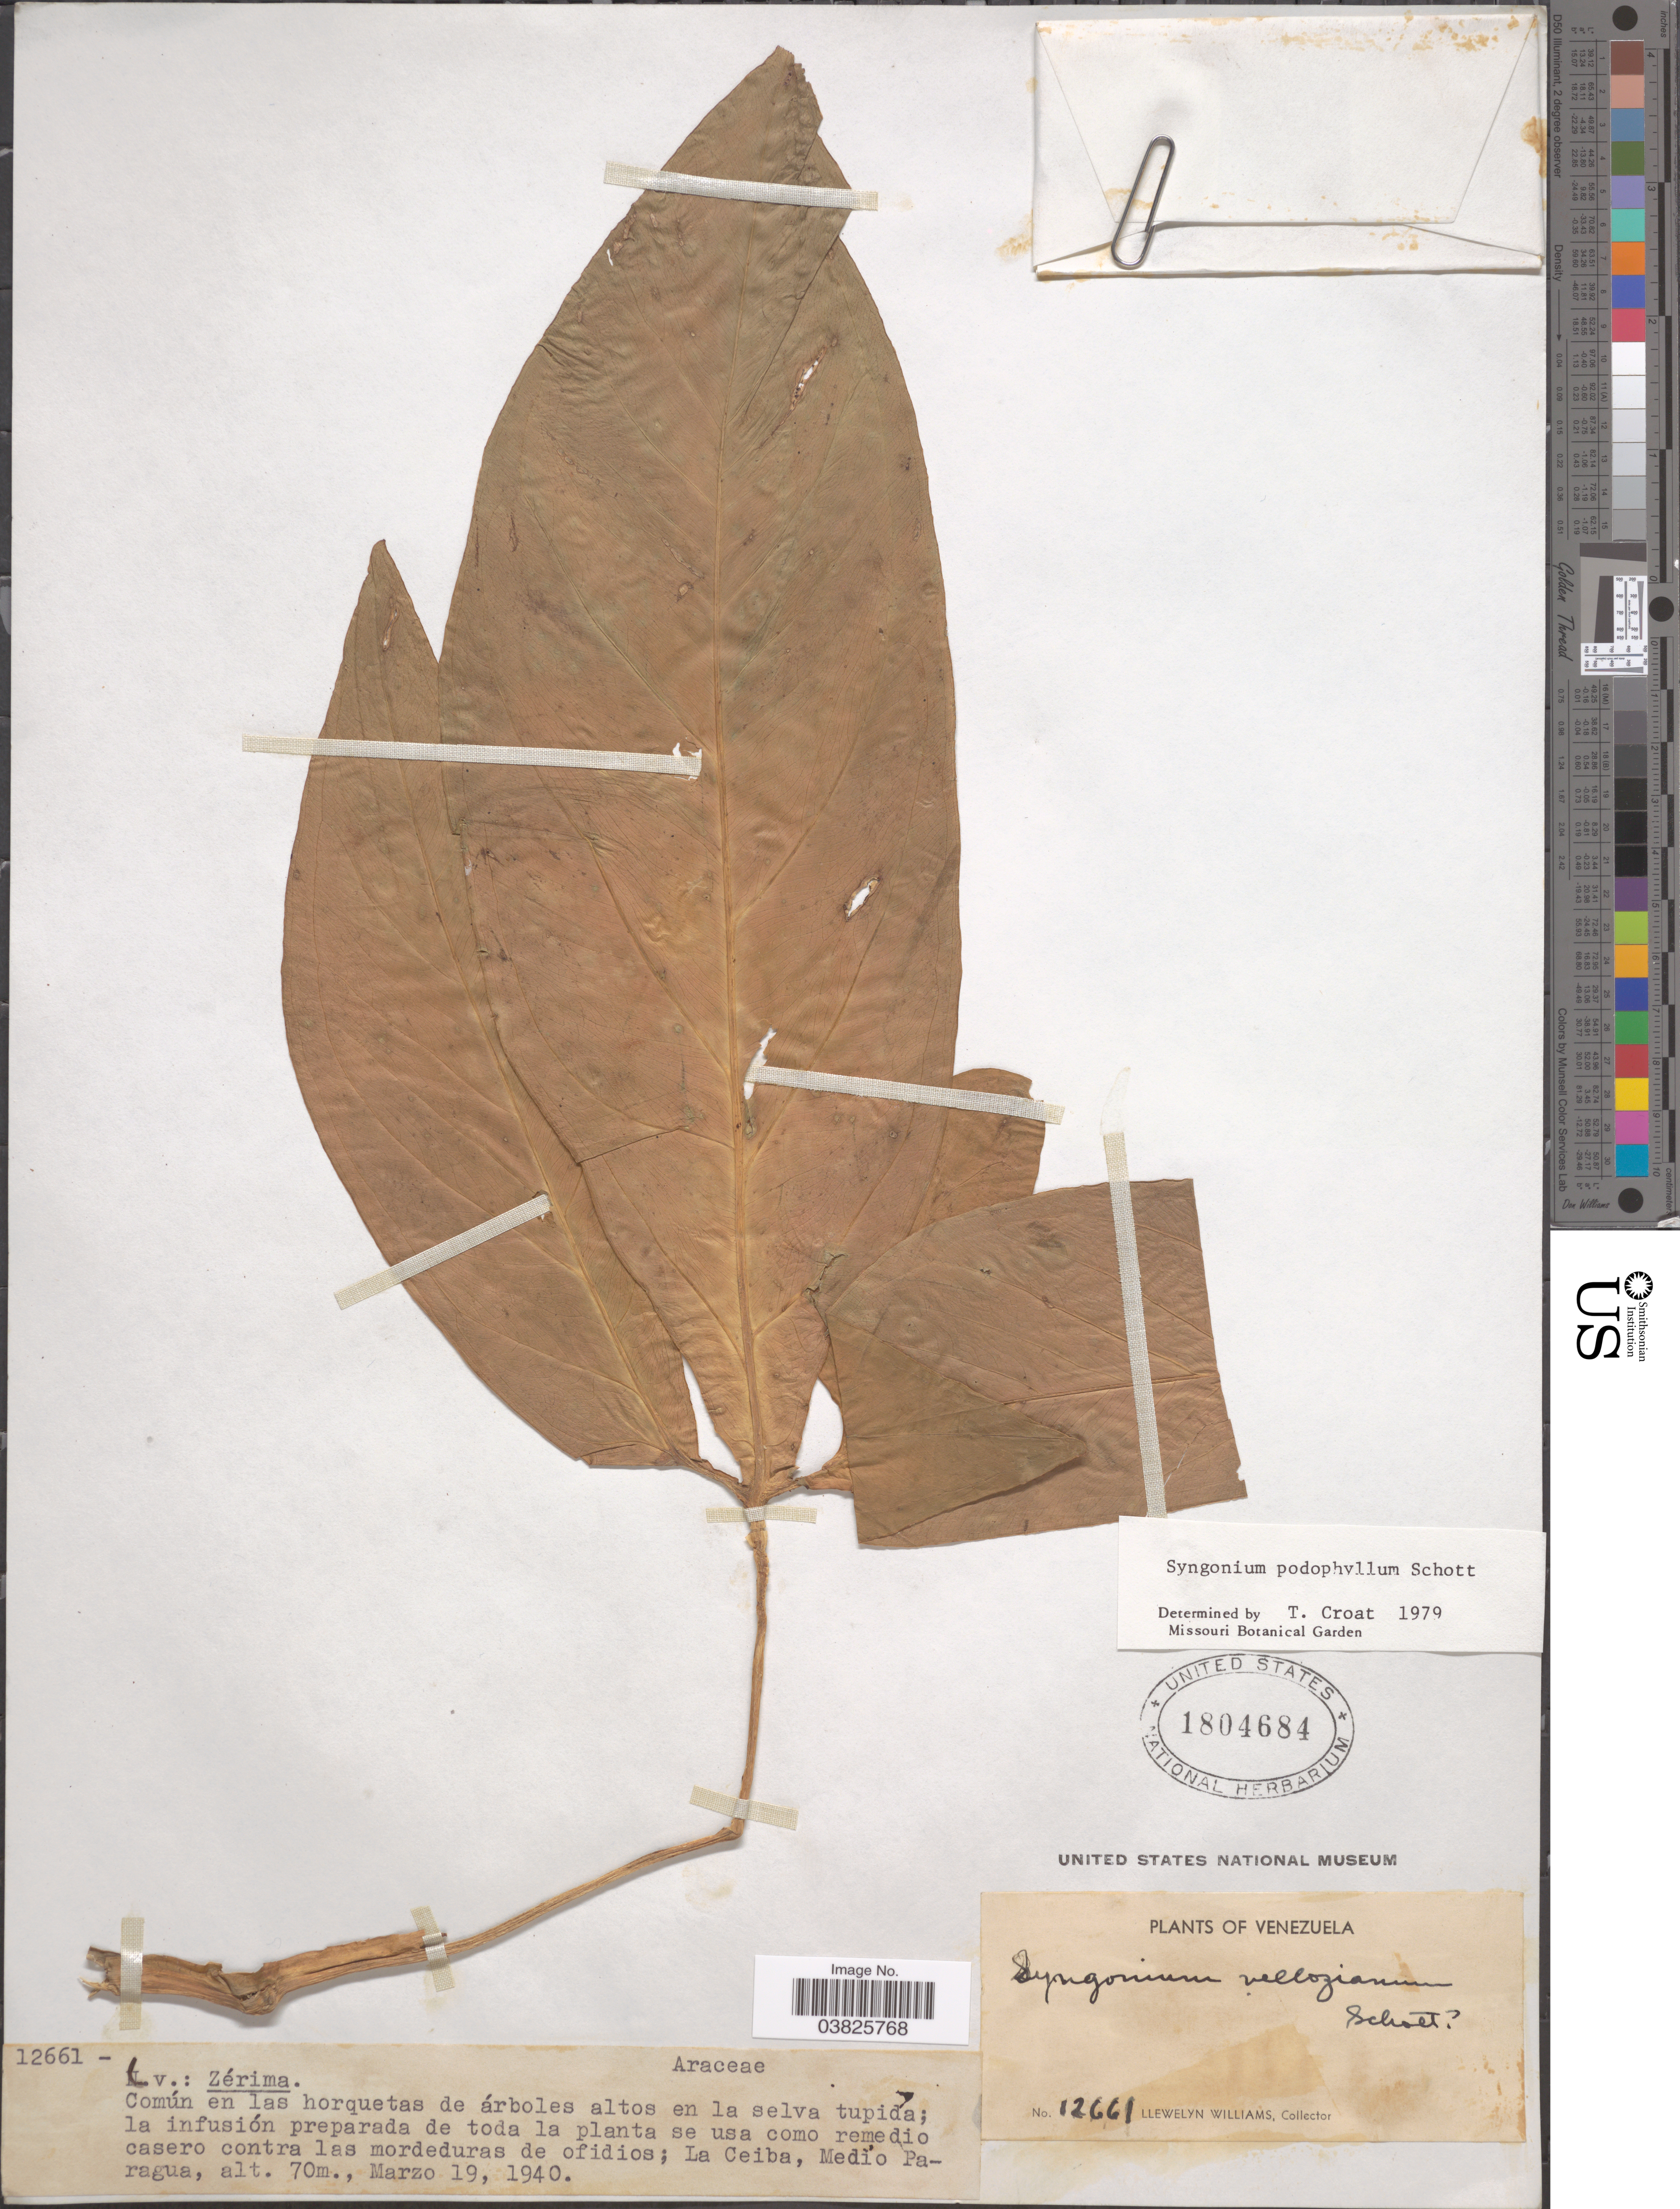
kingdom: Plantae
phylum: Tracheophyta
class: Liliopsida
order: Alismatales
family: Araceae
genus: Syngonium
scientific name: Syngonium podophyllum 'Lemon-Lime'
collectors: Ll. Williams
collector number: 12661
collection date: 1940-03-19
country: Venezuela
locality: La Ceiba, Medio Paragua.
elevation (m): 70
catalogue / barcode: US 1804684